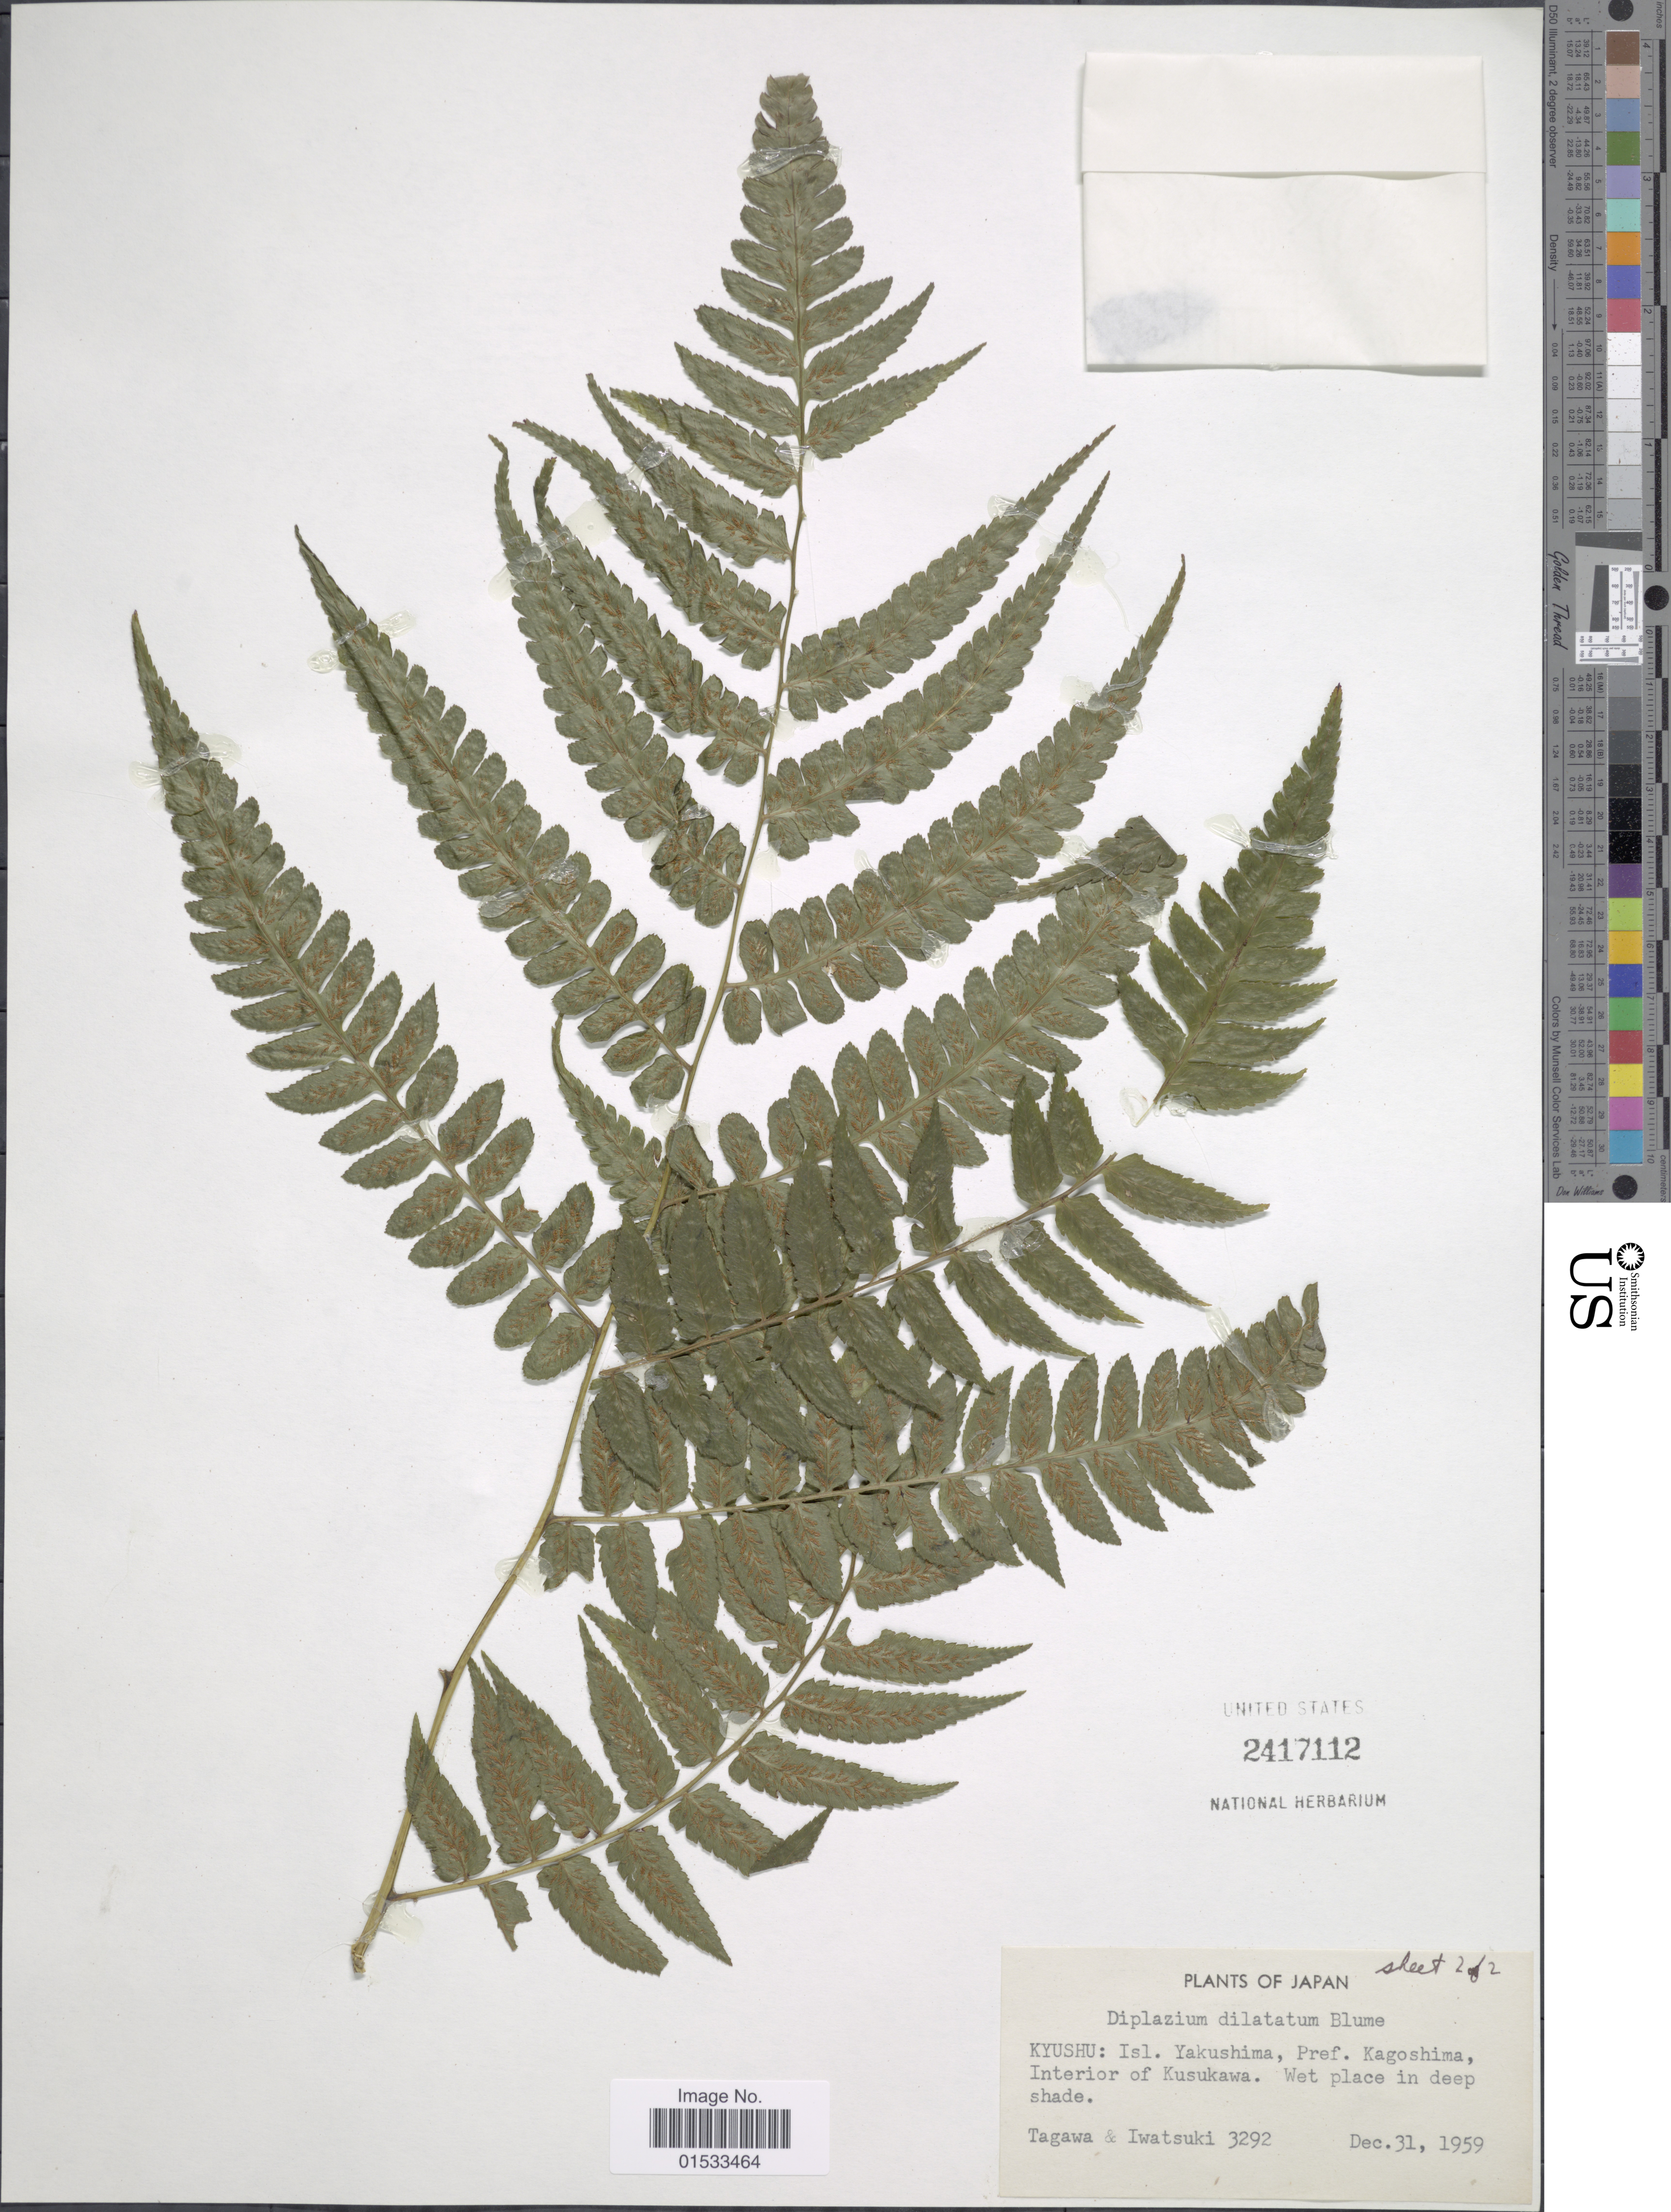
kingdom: Plantae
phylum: Tracheophyta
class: Polypodiopsida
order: Polypodiales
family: Athyriaceae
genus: Diplazium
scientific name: Diplazium dilatatum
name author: Blume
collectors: A. Tagawa & Iwatsuki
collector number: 3292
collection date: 1959-12-31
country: Japan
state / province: Kagosima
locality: Kyushu, Isl. Yakushima, interior of Kusukawa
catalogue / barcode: US 2417112